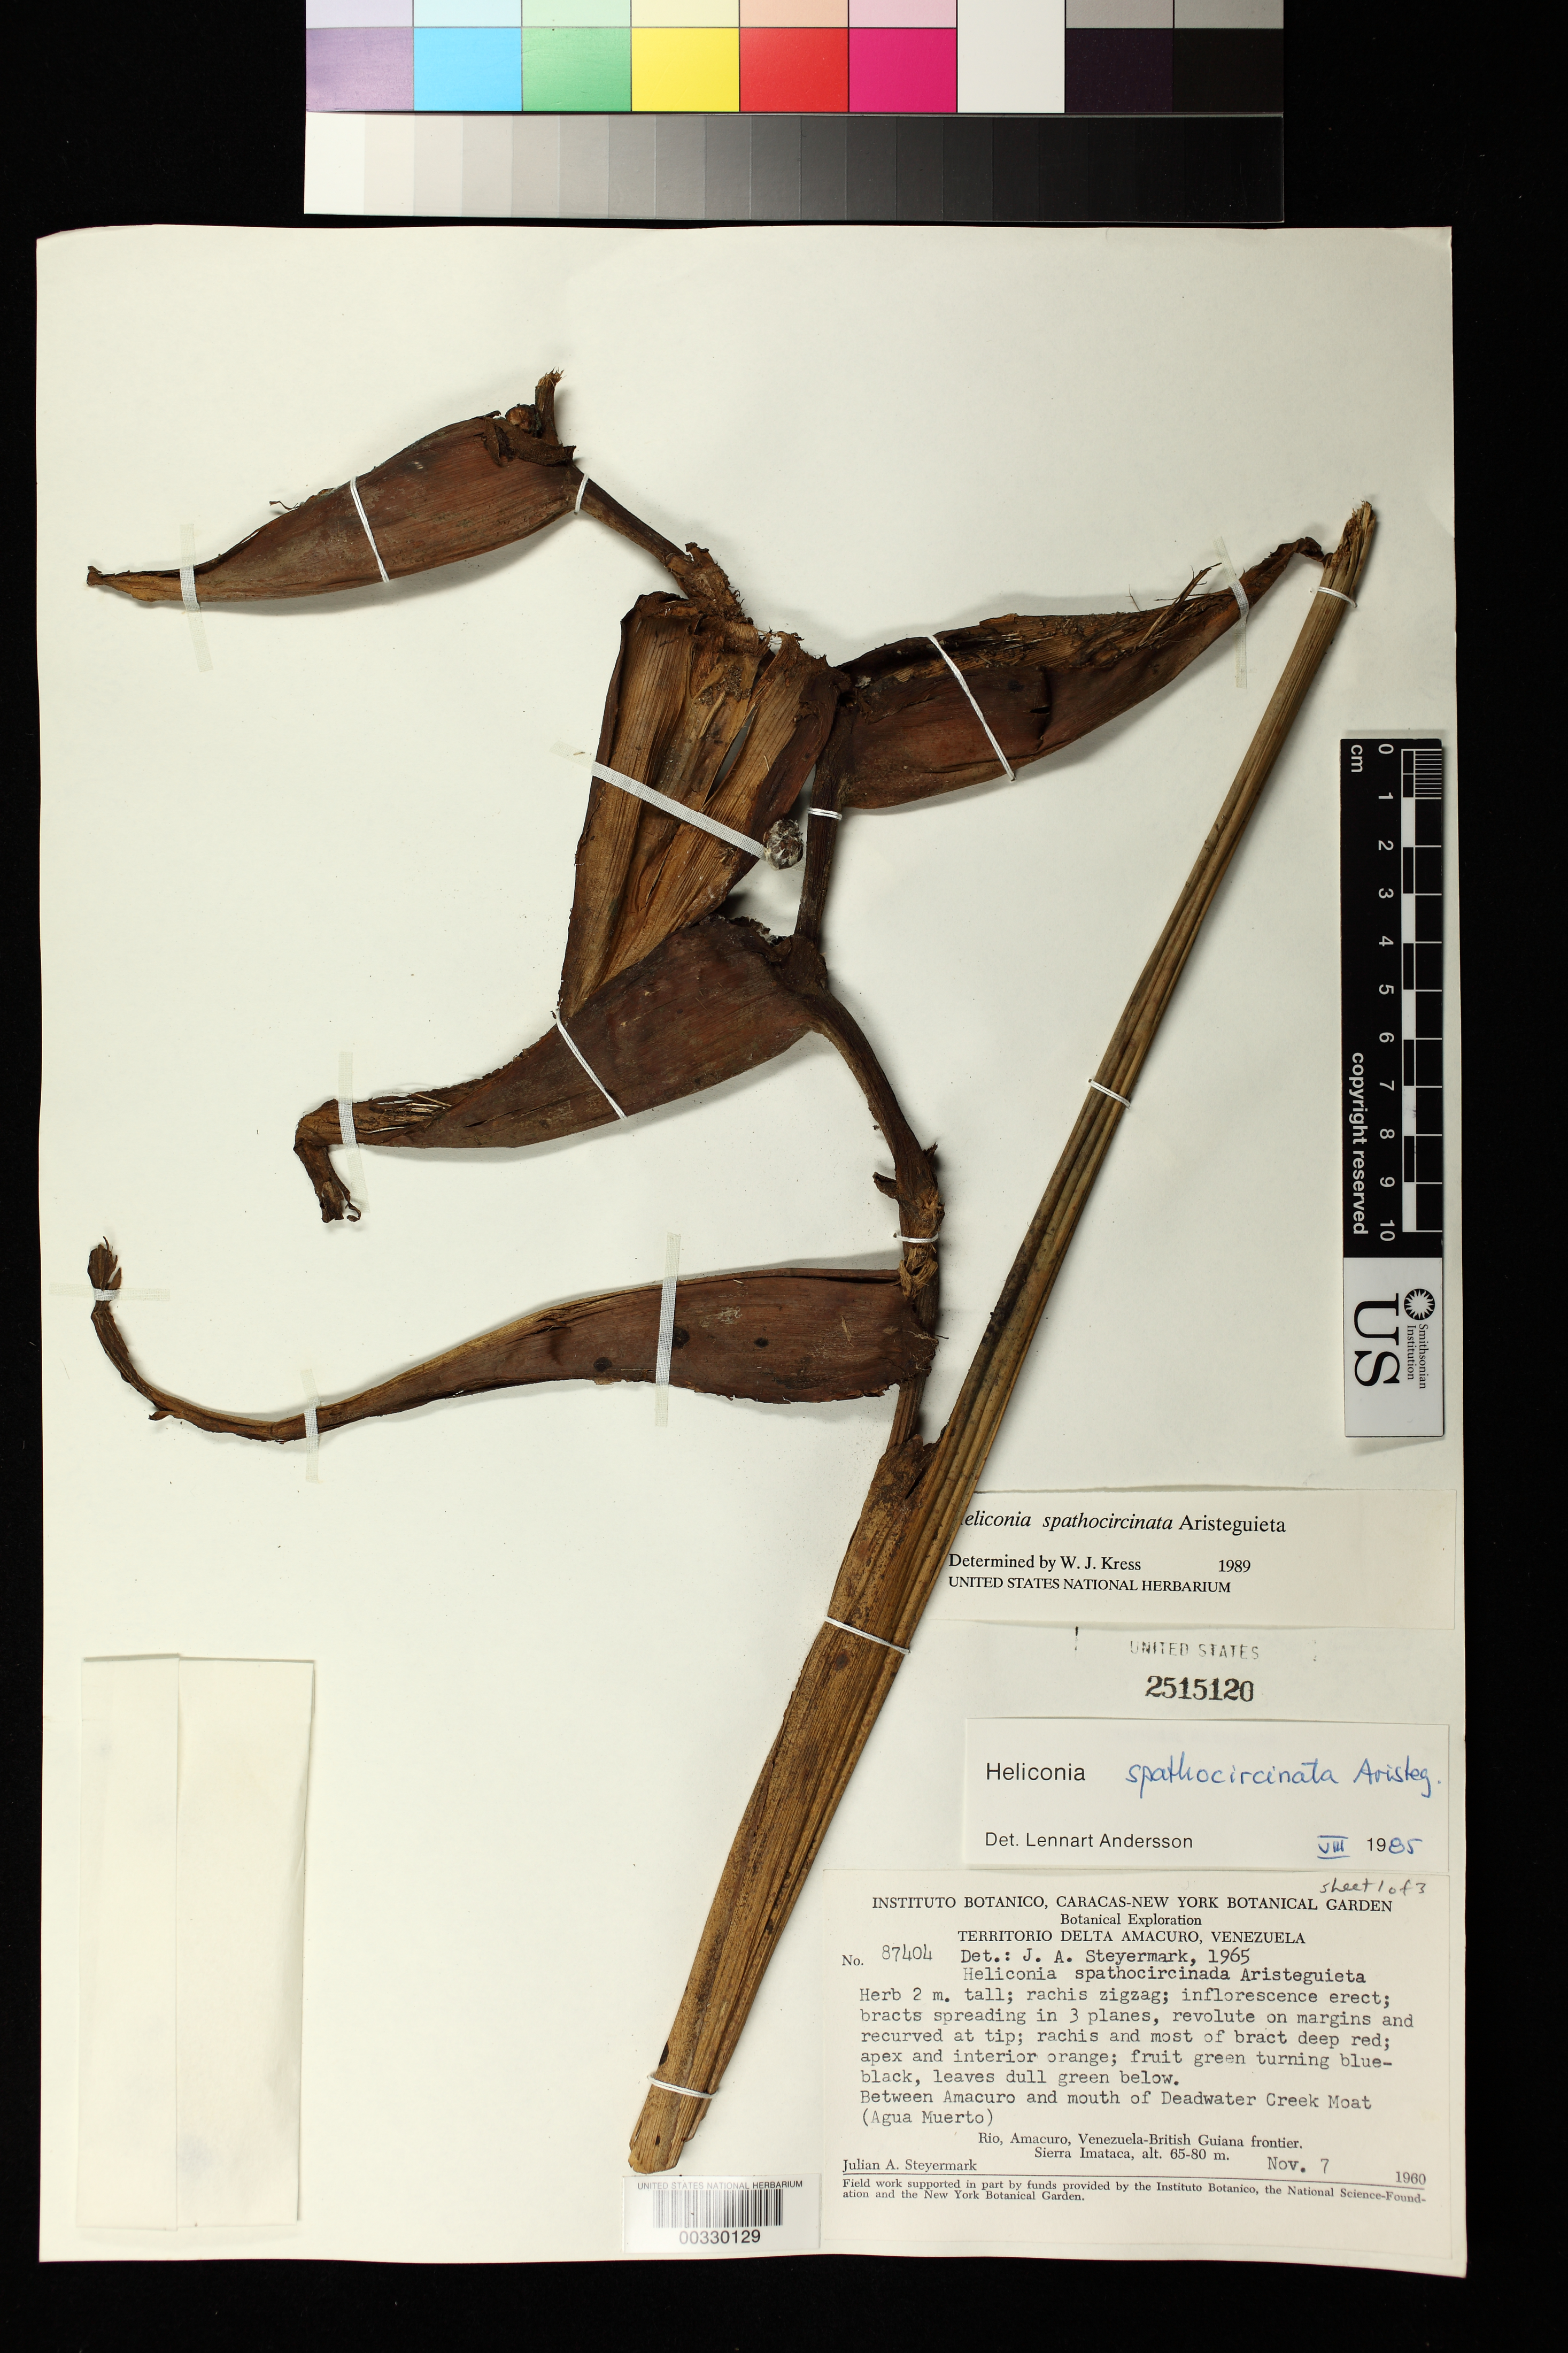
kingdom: Plantae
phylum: Tracheophyta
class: Liliopsida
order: Zingiberales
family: Heliconiaceae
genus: Heliconia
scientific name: Heliconia spathocircinata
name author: Aristeg.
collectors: J. Steyermark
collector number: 87404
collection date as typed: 07 Nov 1960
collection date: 1960-11-07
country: Venezuela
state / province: Delta Amacuro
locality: Between amacuro and mouth of deadwater creek moat (agua muerto)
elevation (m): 65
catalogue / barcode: US 2515120